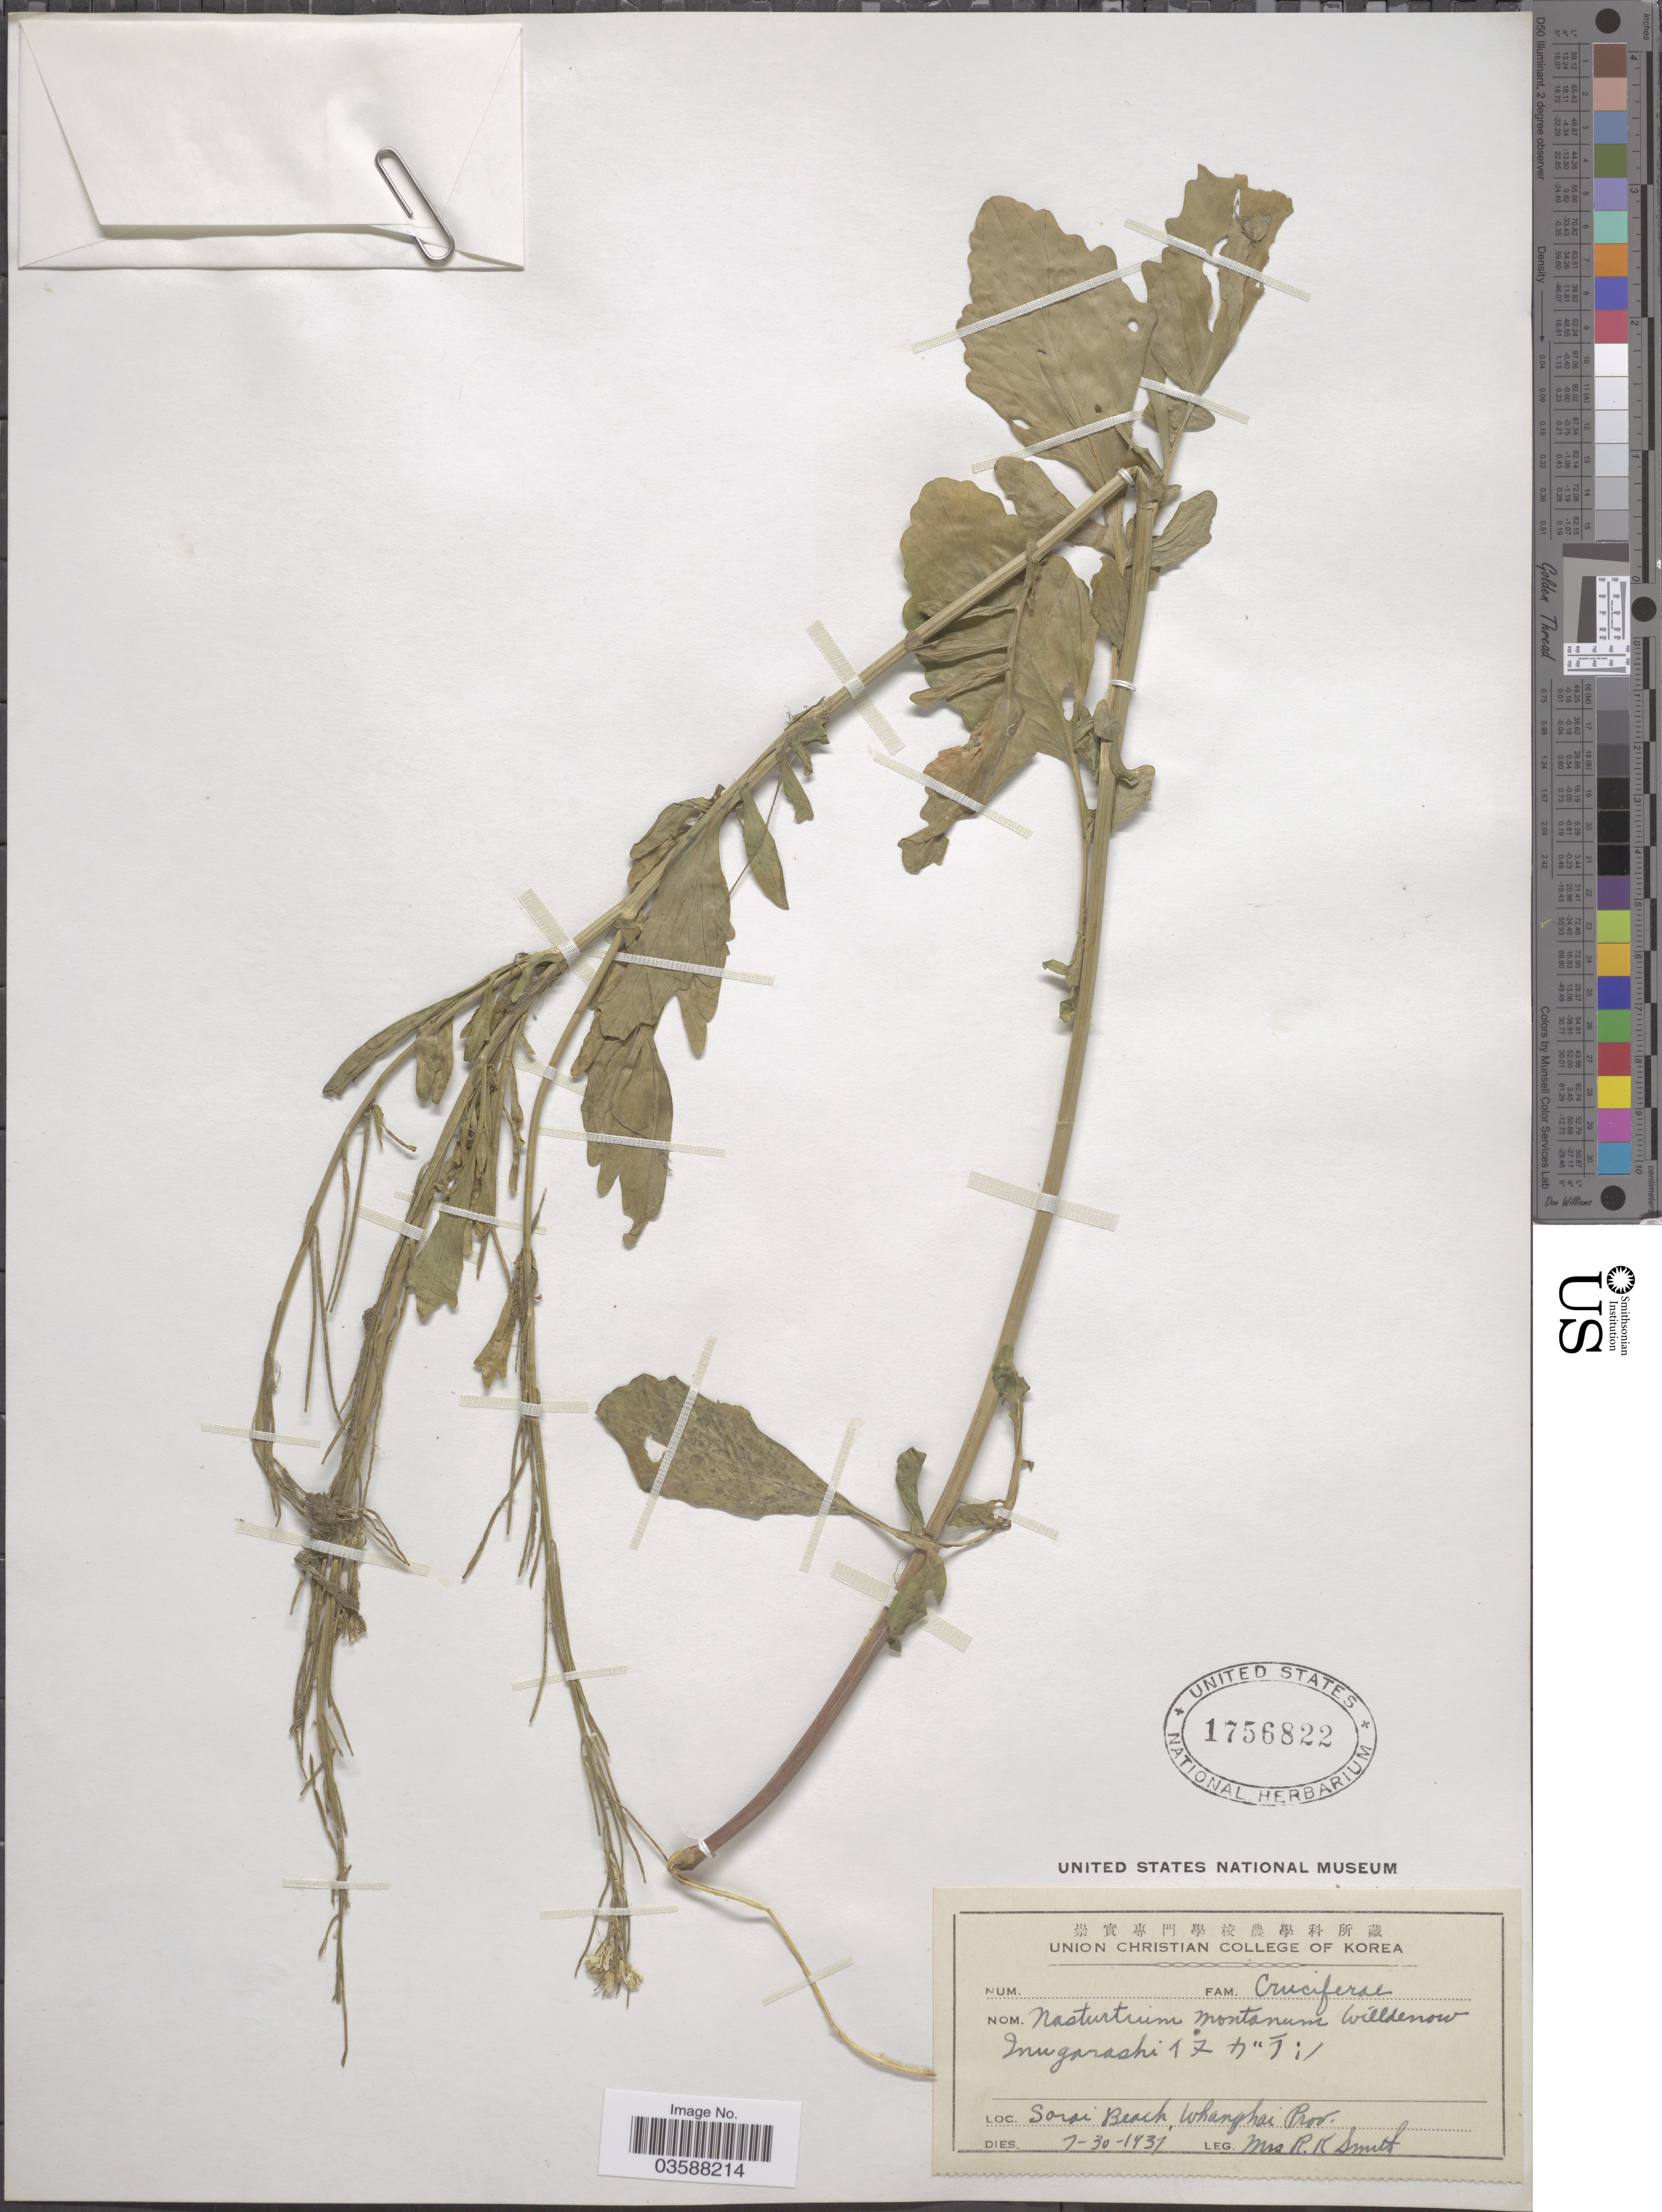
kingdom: Plantae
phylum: Tracheophyta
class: Magnoliopsida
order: Brassicales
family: Brassicaceae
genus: Rorippa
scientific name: Rorippa indica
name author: (L.) Hiern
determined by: Strong, M. T., (US), Smithsonian Institution - National Museum of Natural History (UNITED STATES)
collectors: Mrs. R. K. Smith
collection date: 1937-07-30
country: North Korea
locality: Sorai Beach, Whanghai Prov.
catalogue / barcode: US 1756822